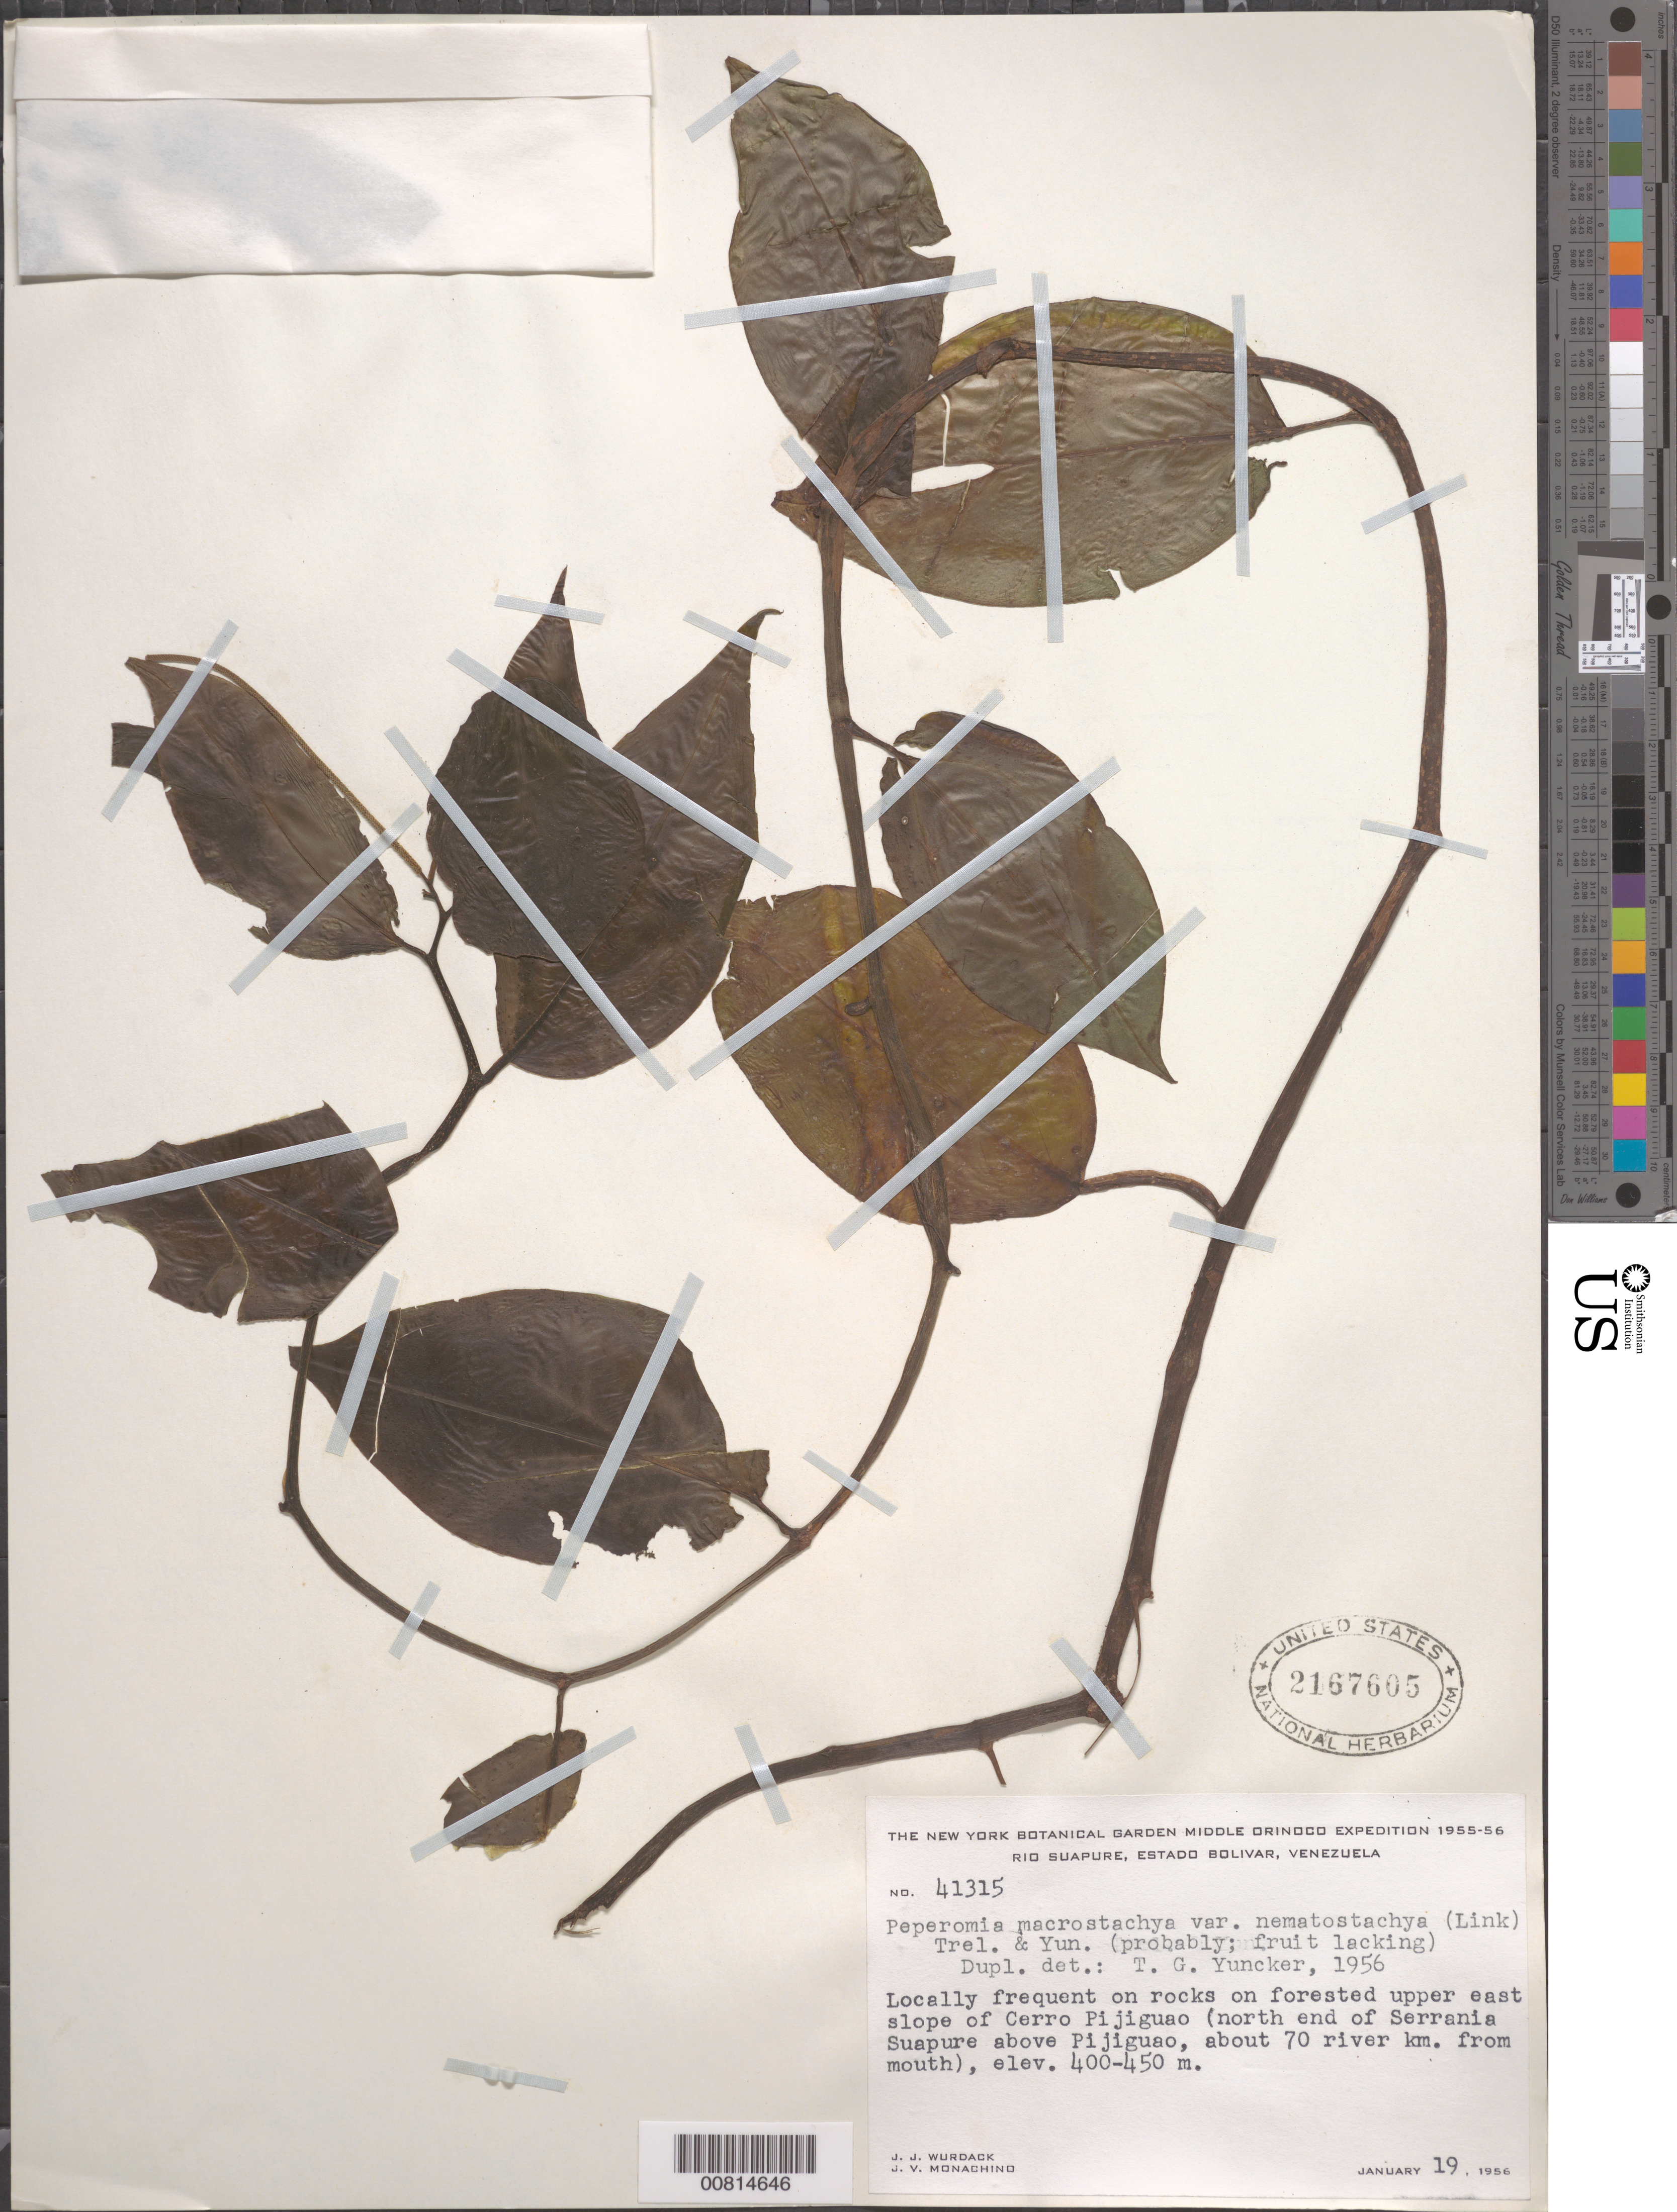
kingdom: Plantae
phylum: Tracheophyta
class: Magnoliopsida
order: Piperales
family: Piperaceae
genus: Peperomia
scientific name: Peperomia macrostachya var. nematostachya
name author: (Link) Trel. & Yunck.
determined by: Yuncker, T. G.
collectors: J. J. Wurdack & J. V. Monachino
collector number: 41315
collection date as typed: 19-Jan-56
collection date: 1956-01-19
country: Venezuela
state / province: Bolívar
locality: Cerro Pijiguao, N end of Serrania Suapure above Pijiguao, 70 river km from mouth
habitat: Forested upper E slope of cerro; on rocks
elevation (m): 400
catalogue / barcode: US 2167605